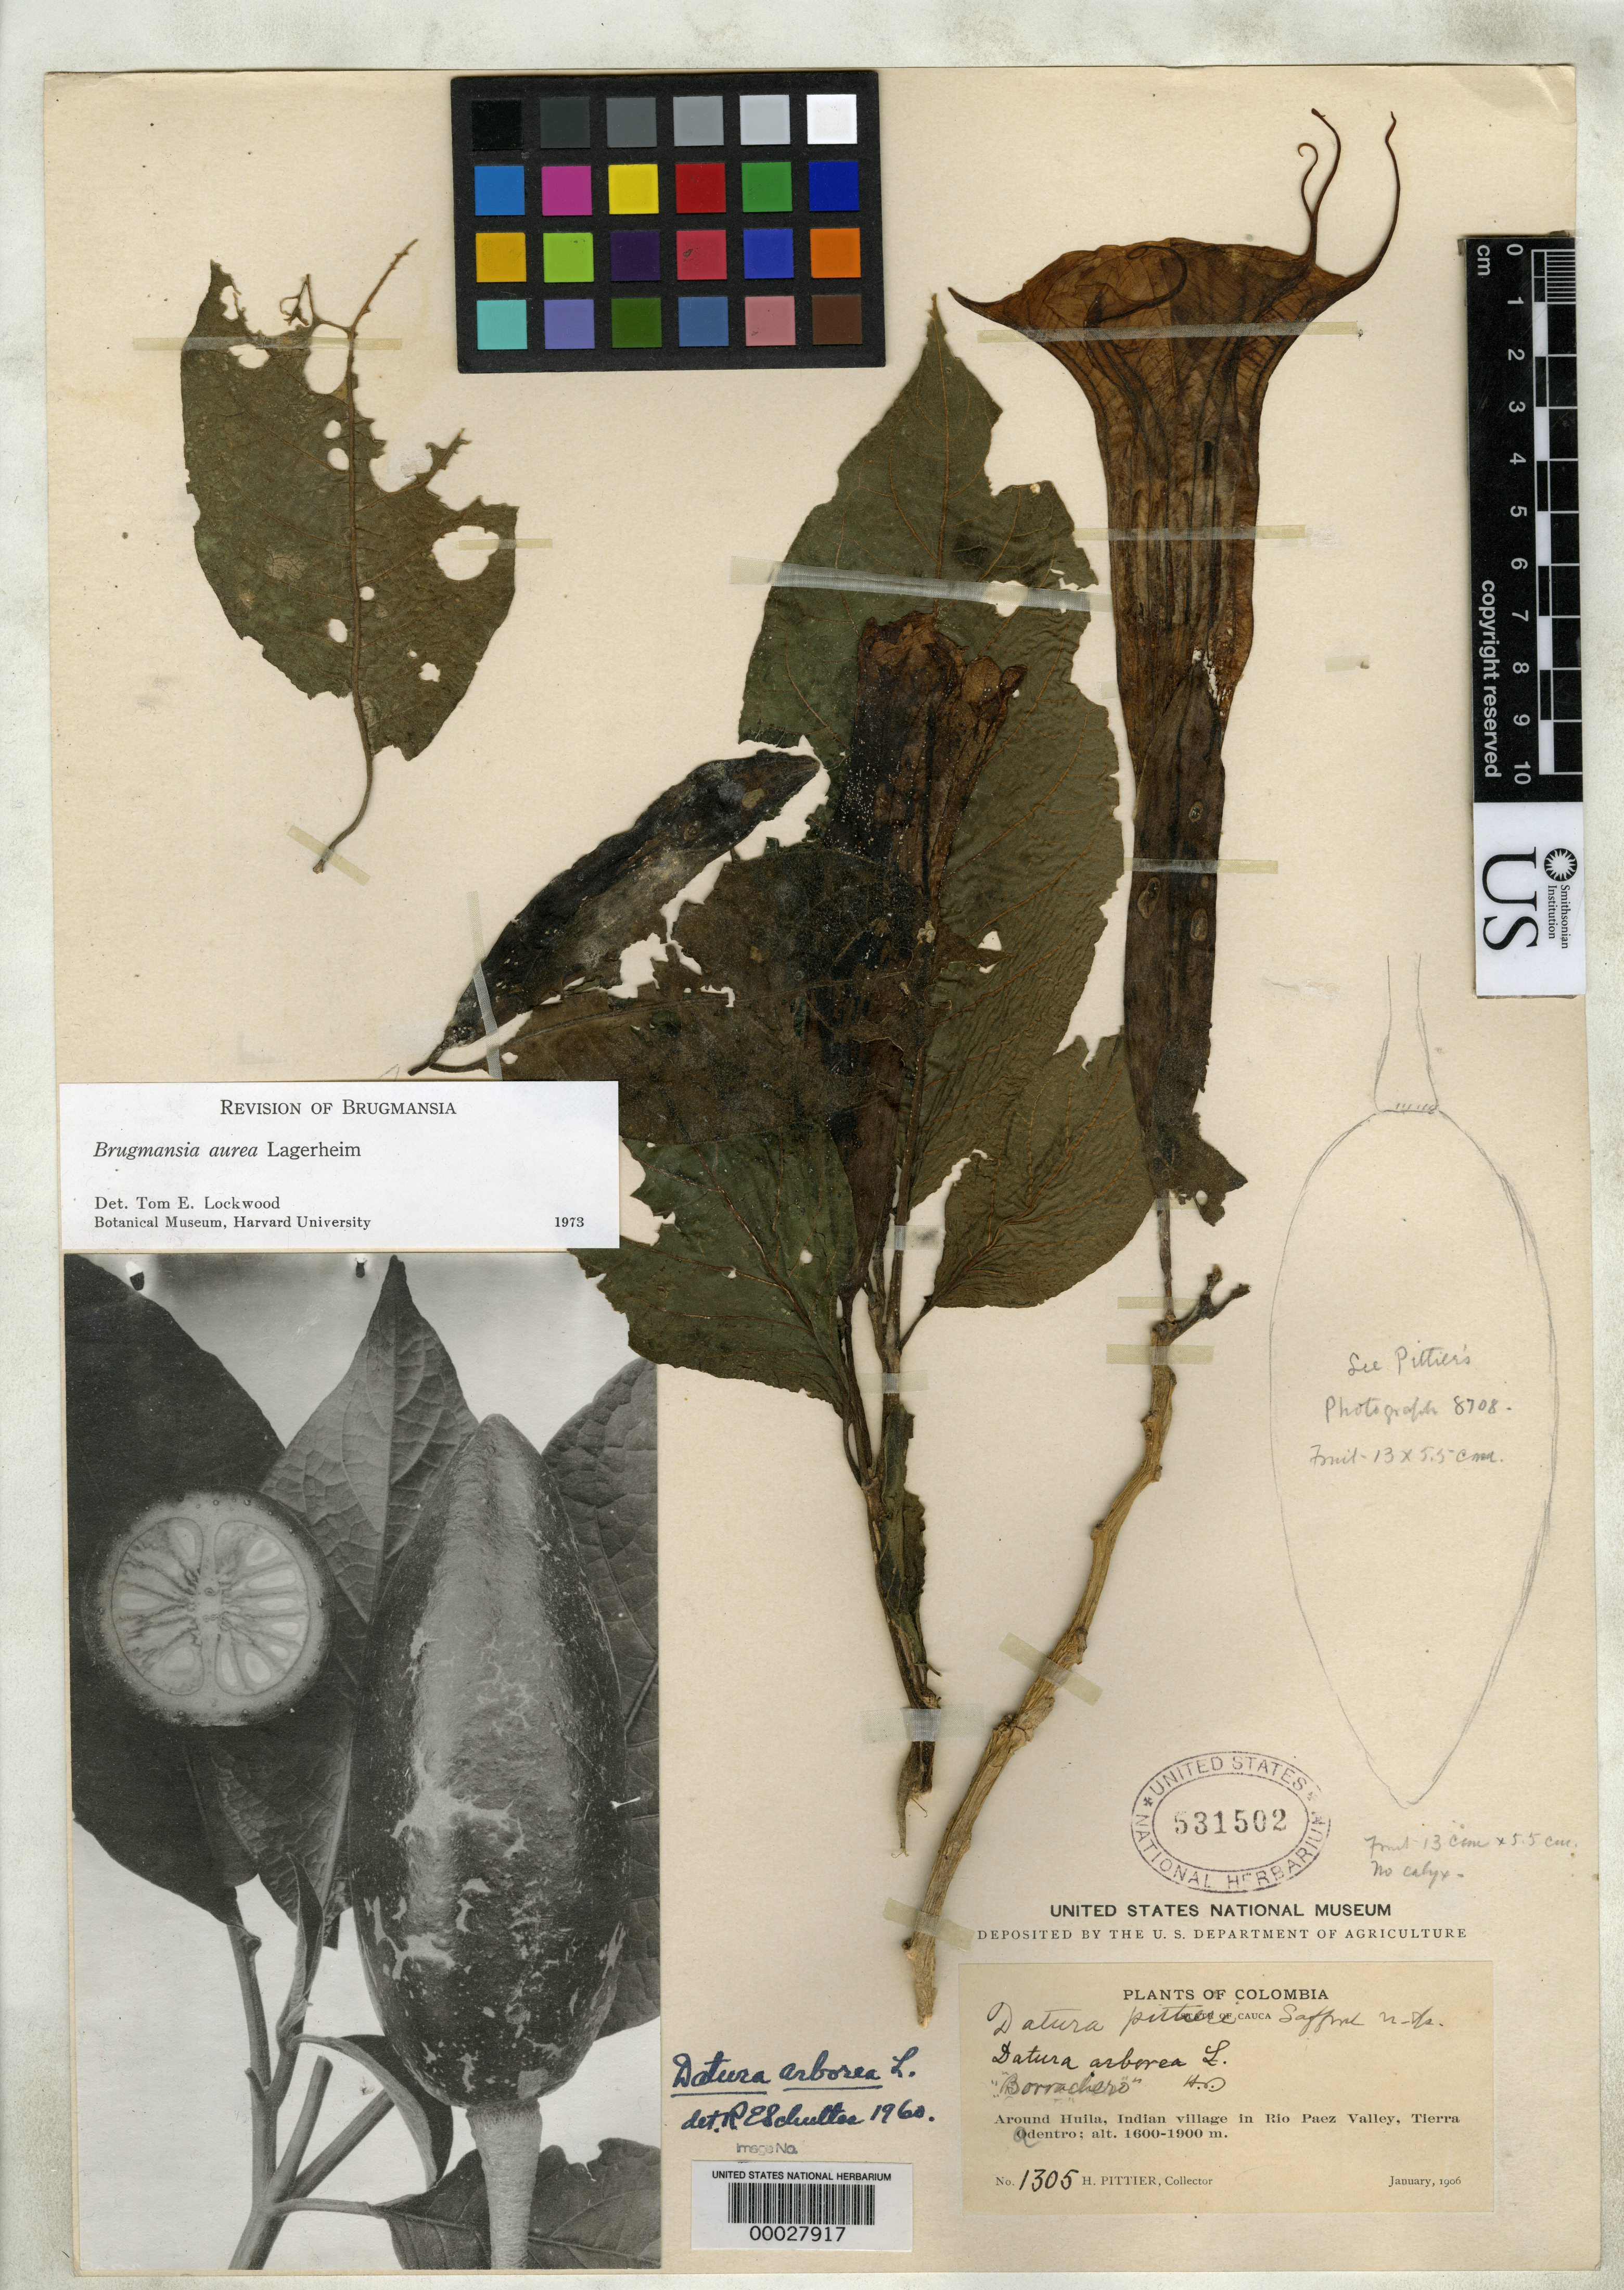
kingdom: Plantae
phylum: Tracheophyta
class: Magnoliopsida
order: Solanales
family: Solanaceae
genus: Datura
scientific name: Datura pittieri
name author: Saff.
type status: Holotype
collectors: H. F. Pittier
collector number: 1305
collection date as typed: Jan 1906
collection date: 1906-01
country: Colombia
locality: Tierra Adentro, Rio Paez Valley, vicinity of Huila.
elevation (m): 1600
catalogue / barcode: US 531502